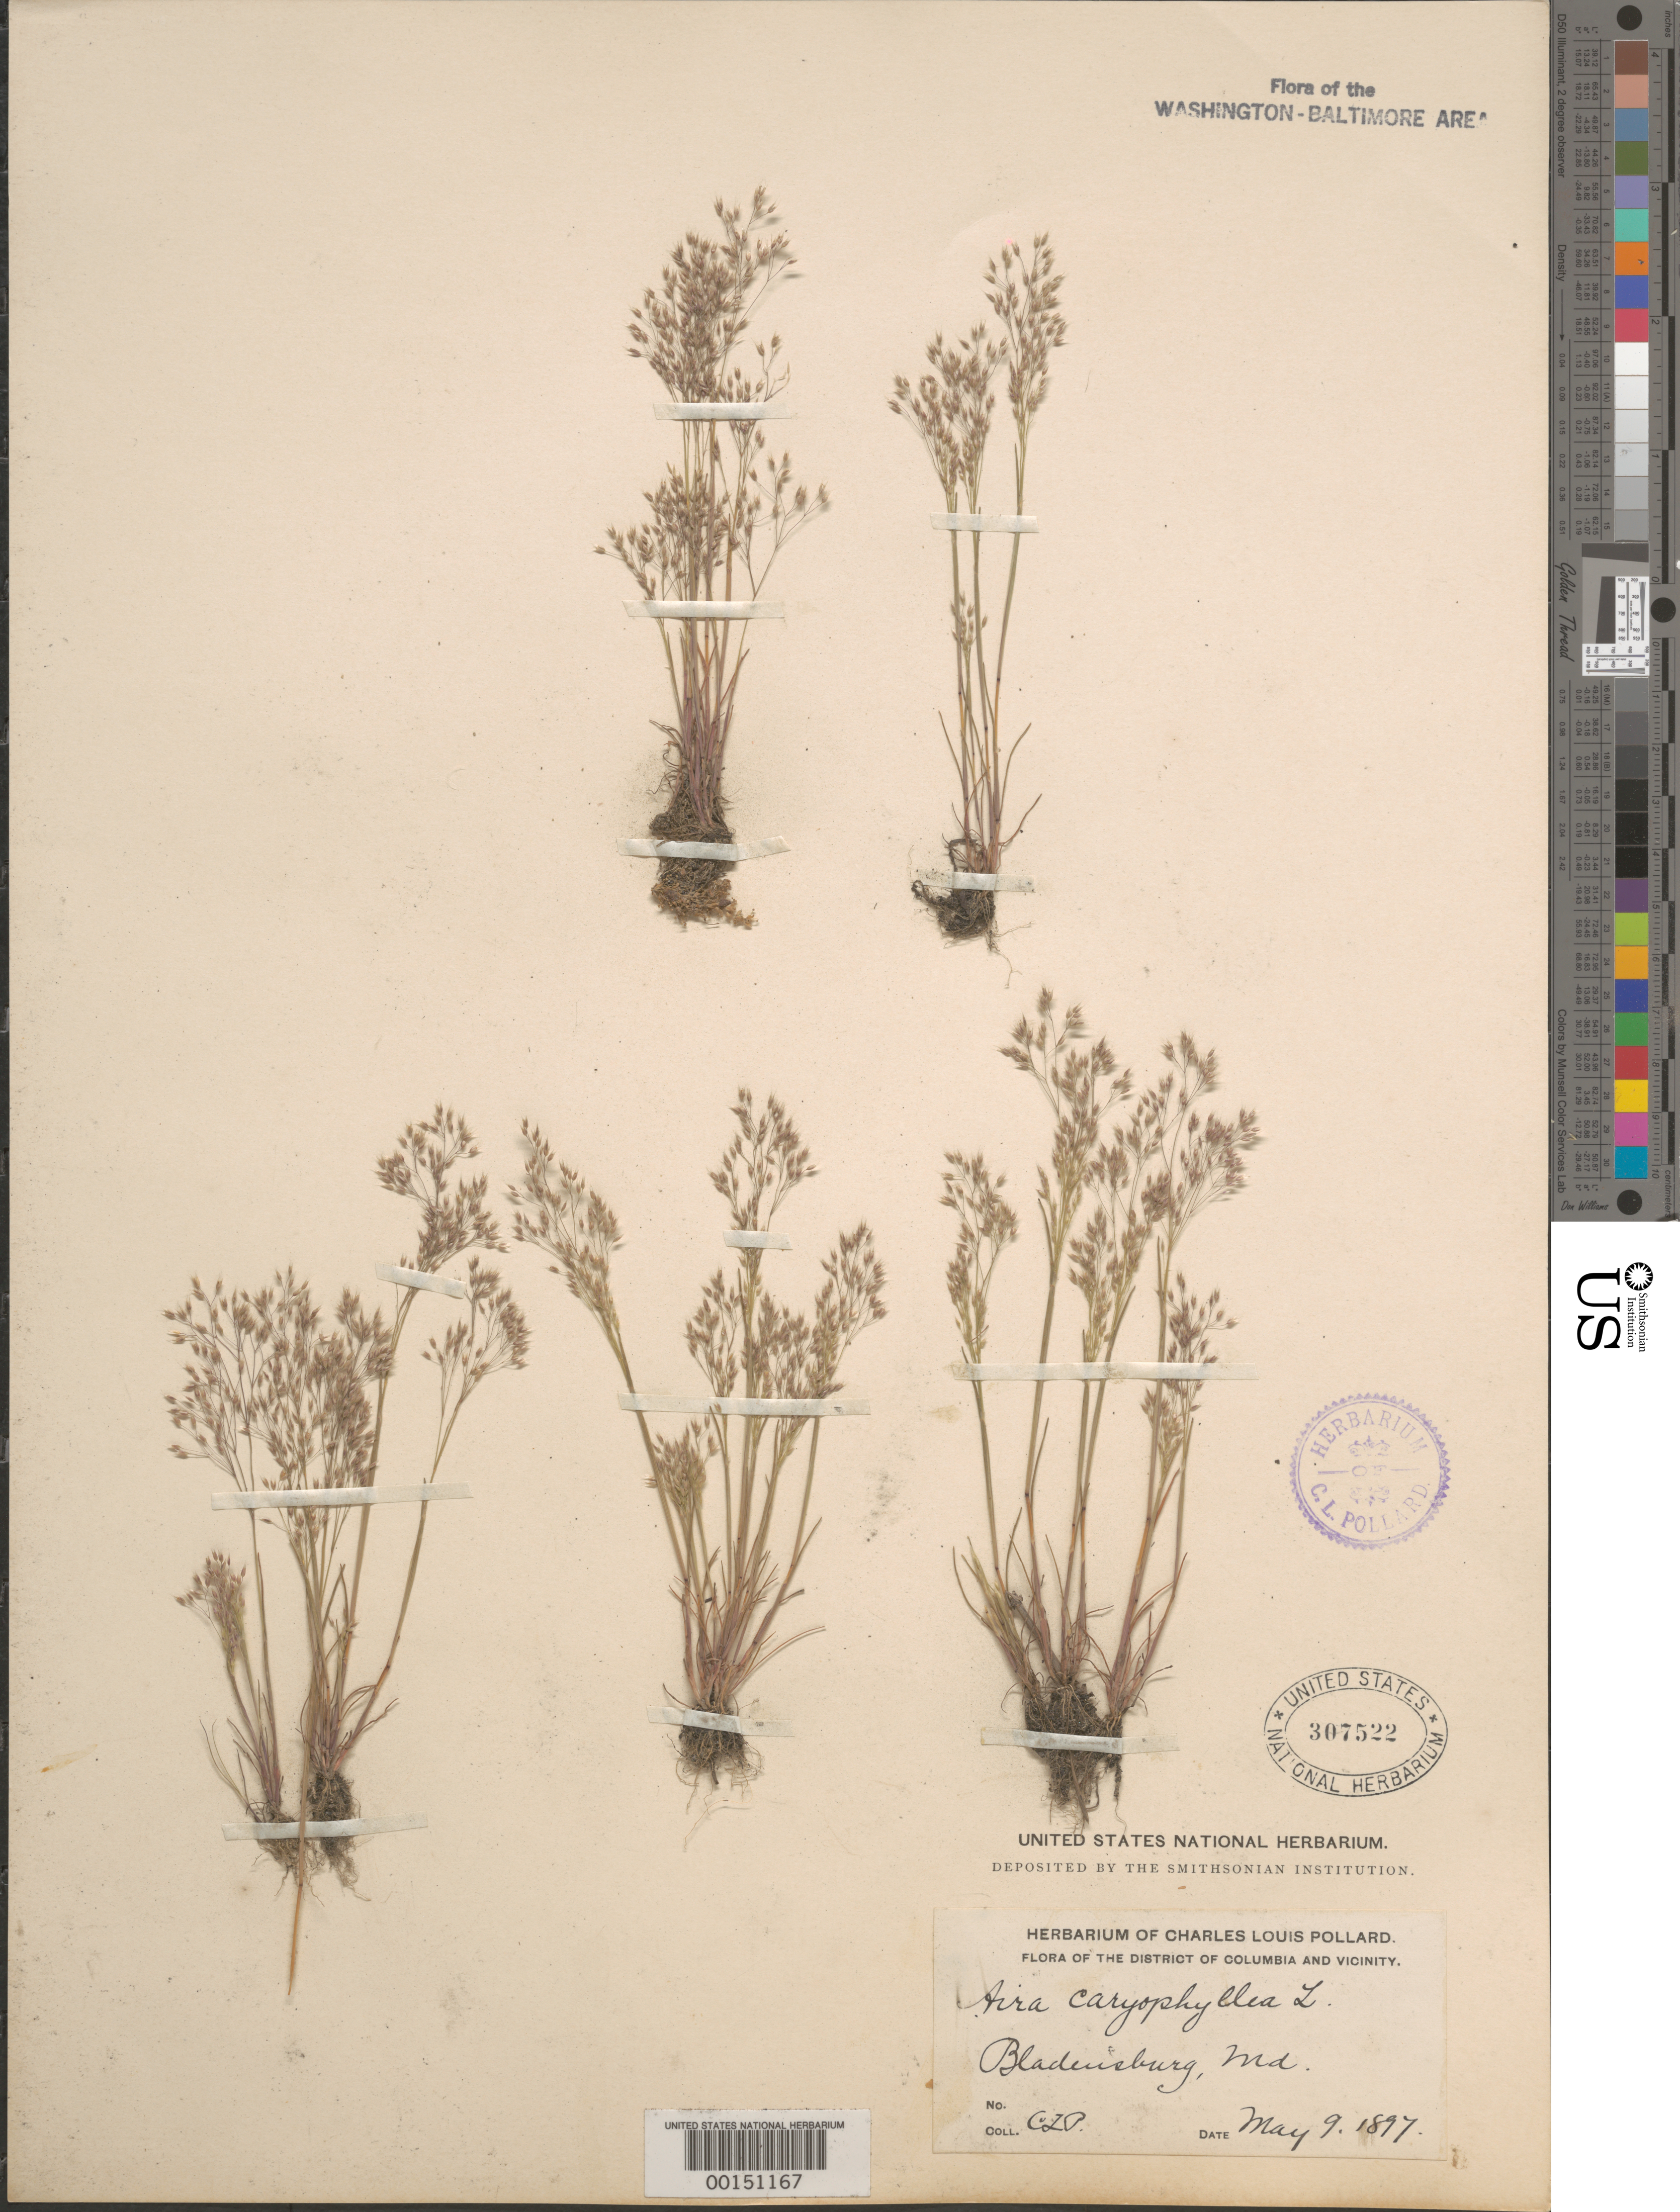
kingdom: Plantae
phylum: Tracheophyta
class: Liliopsida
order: Poales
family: Poaceae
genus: Aira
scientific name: Aira caryophyllea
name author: L.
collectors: C. L. Pollard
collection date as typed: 09 May 1897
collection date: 1897-05-09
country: United States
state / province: Maryland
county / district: Prince George's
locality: Bladensburg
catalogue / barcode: US 307522